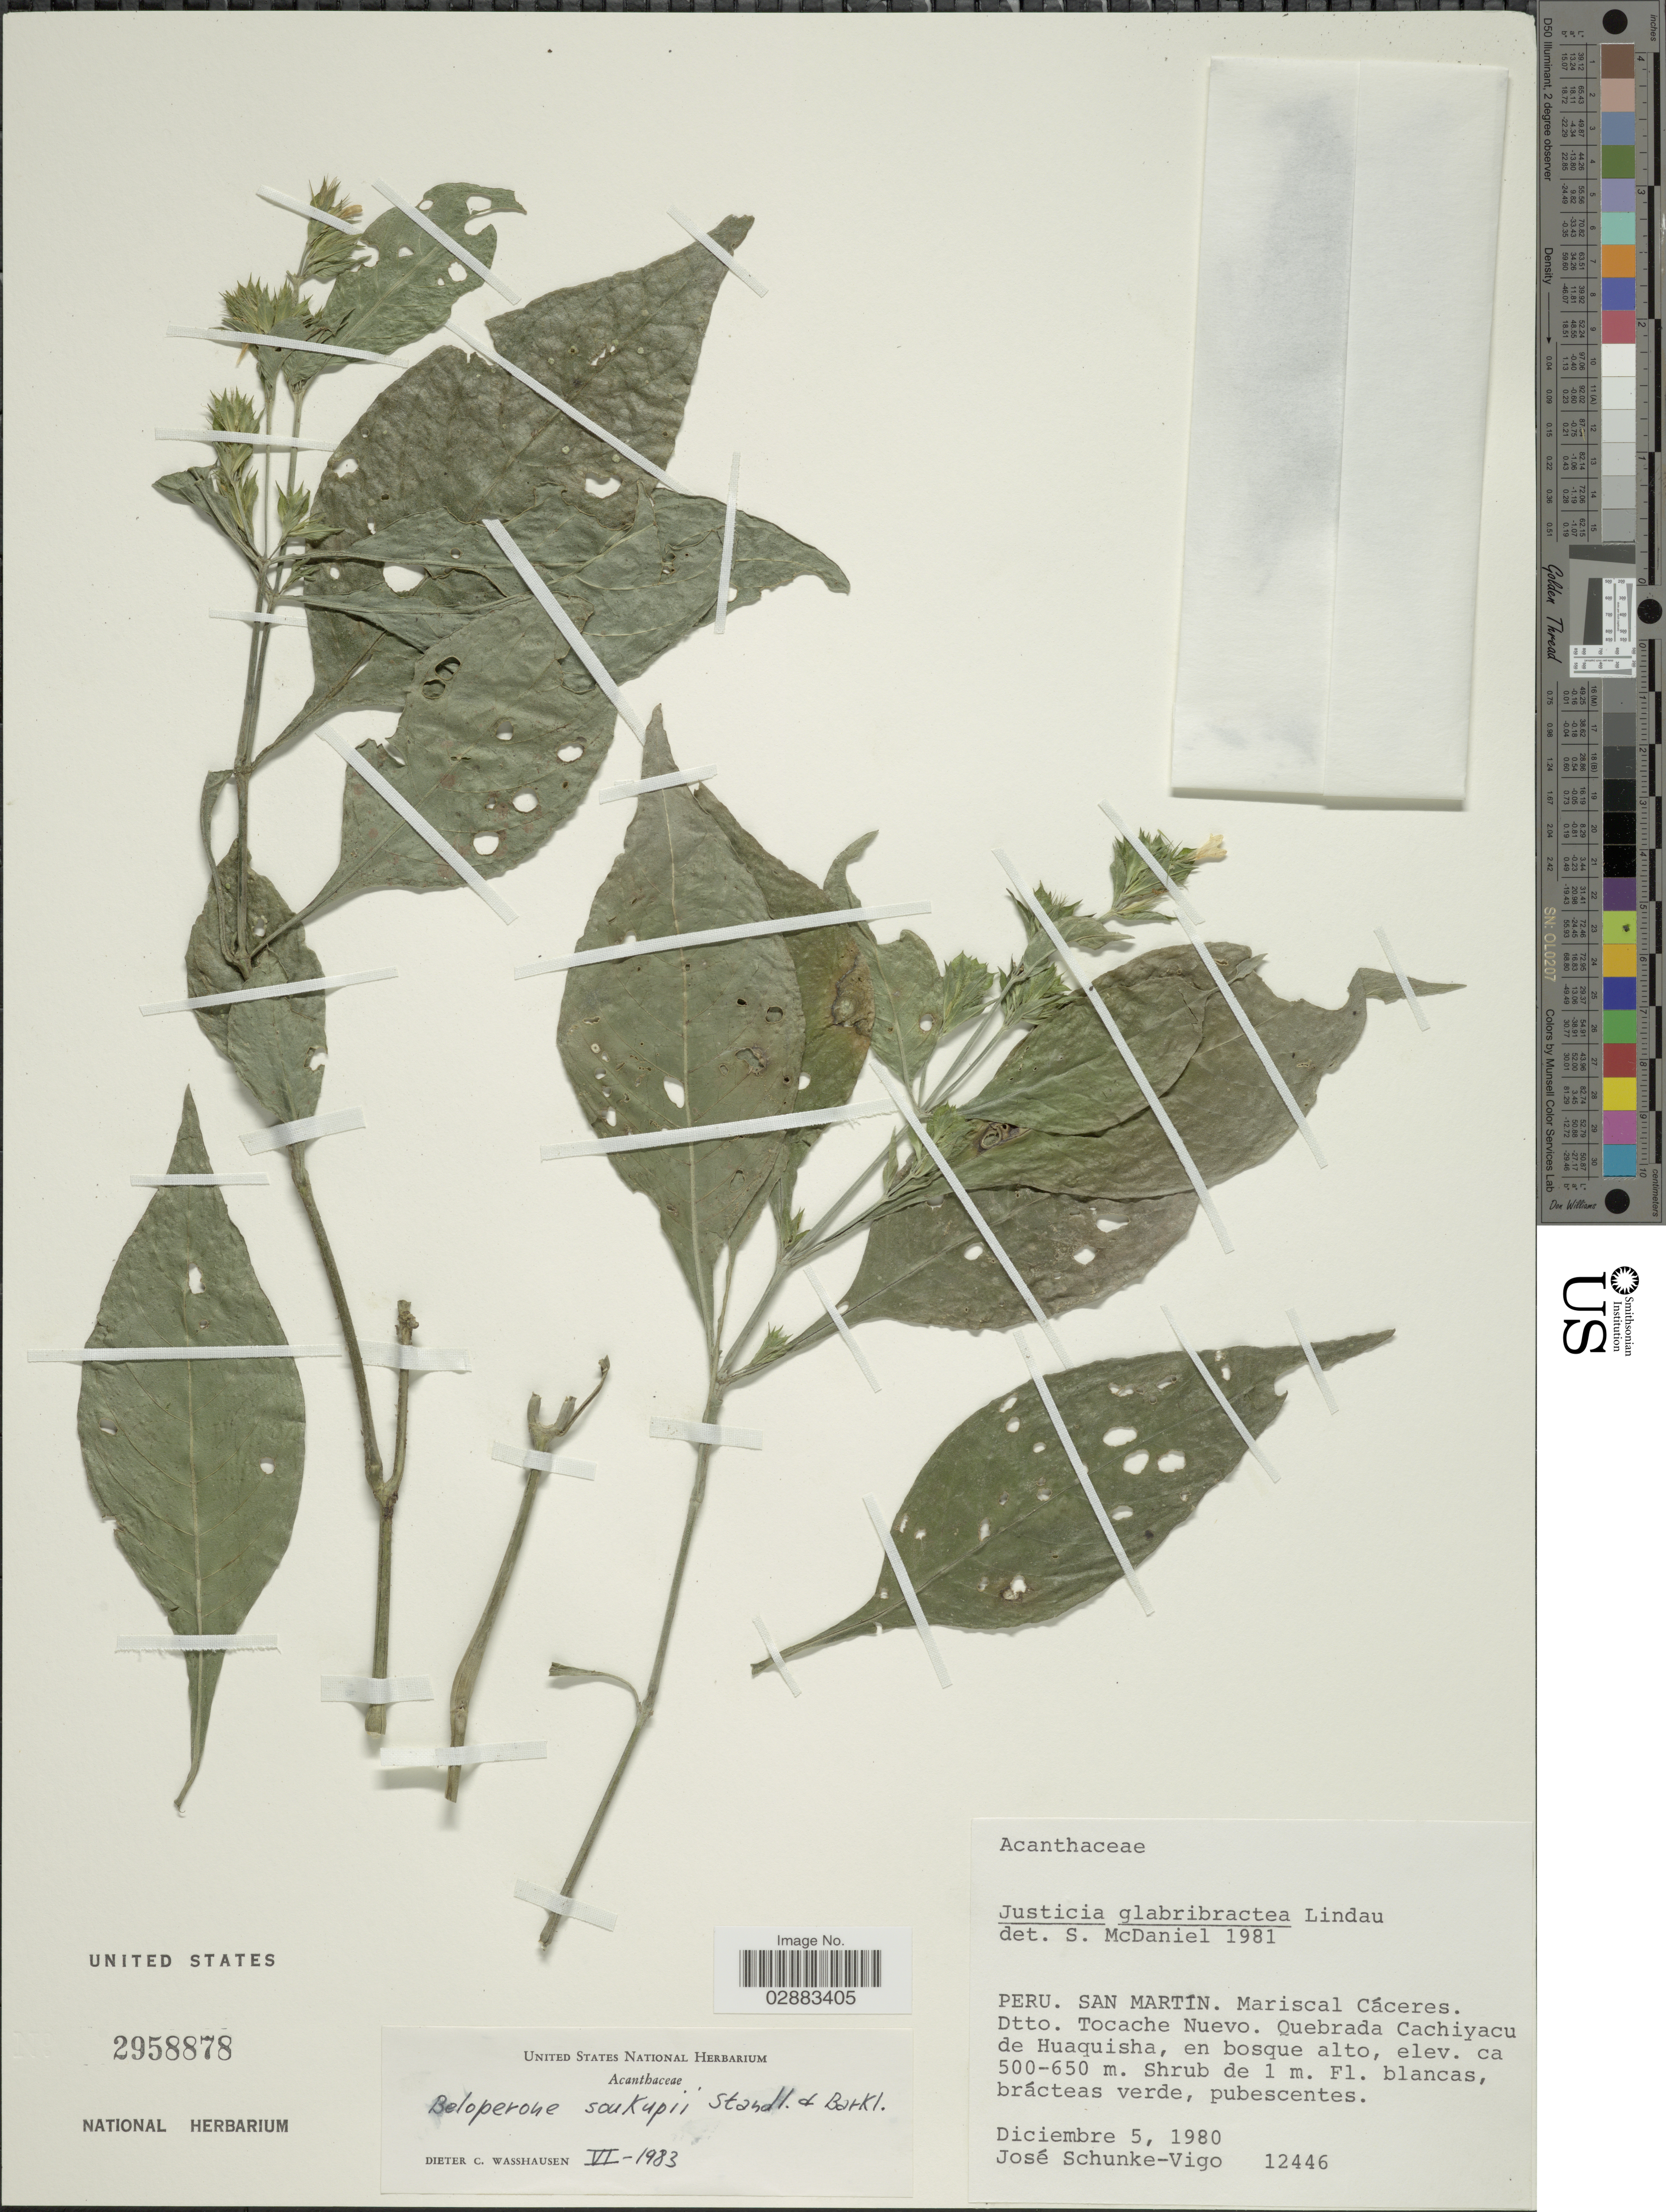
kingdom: Plantae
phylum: Tracheophyta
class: Magnoliopsida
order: Lamiales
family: Acanthaceae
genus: Justicia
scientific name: Justicia soukupii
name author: (Standl. & F.A. Barkley) V.A.W. Graham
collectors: J. Schunke Vigo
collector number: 12446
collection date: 1980-12-05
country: Peru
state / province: San Martín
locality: Mariscal Cáceres. Dtto. Tocache Nuevo. Quebrada Cachiyacu de Huaquisha.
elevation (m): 500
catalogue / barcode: US 2958878